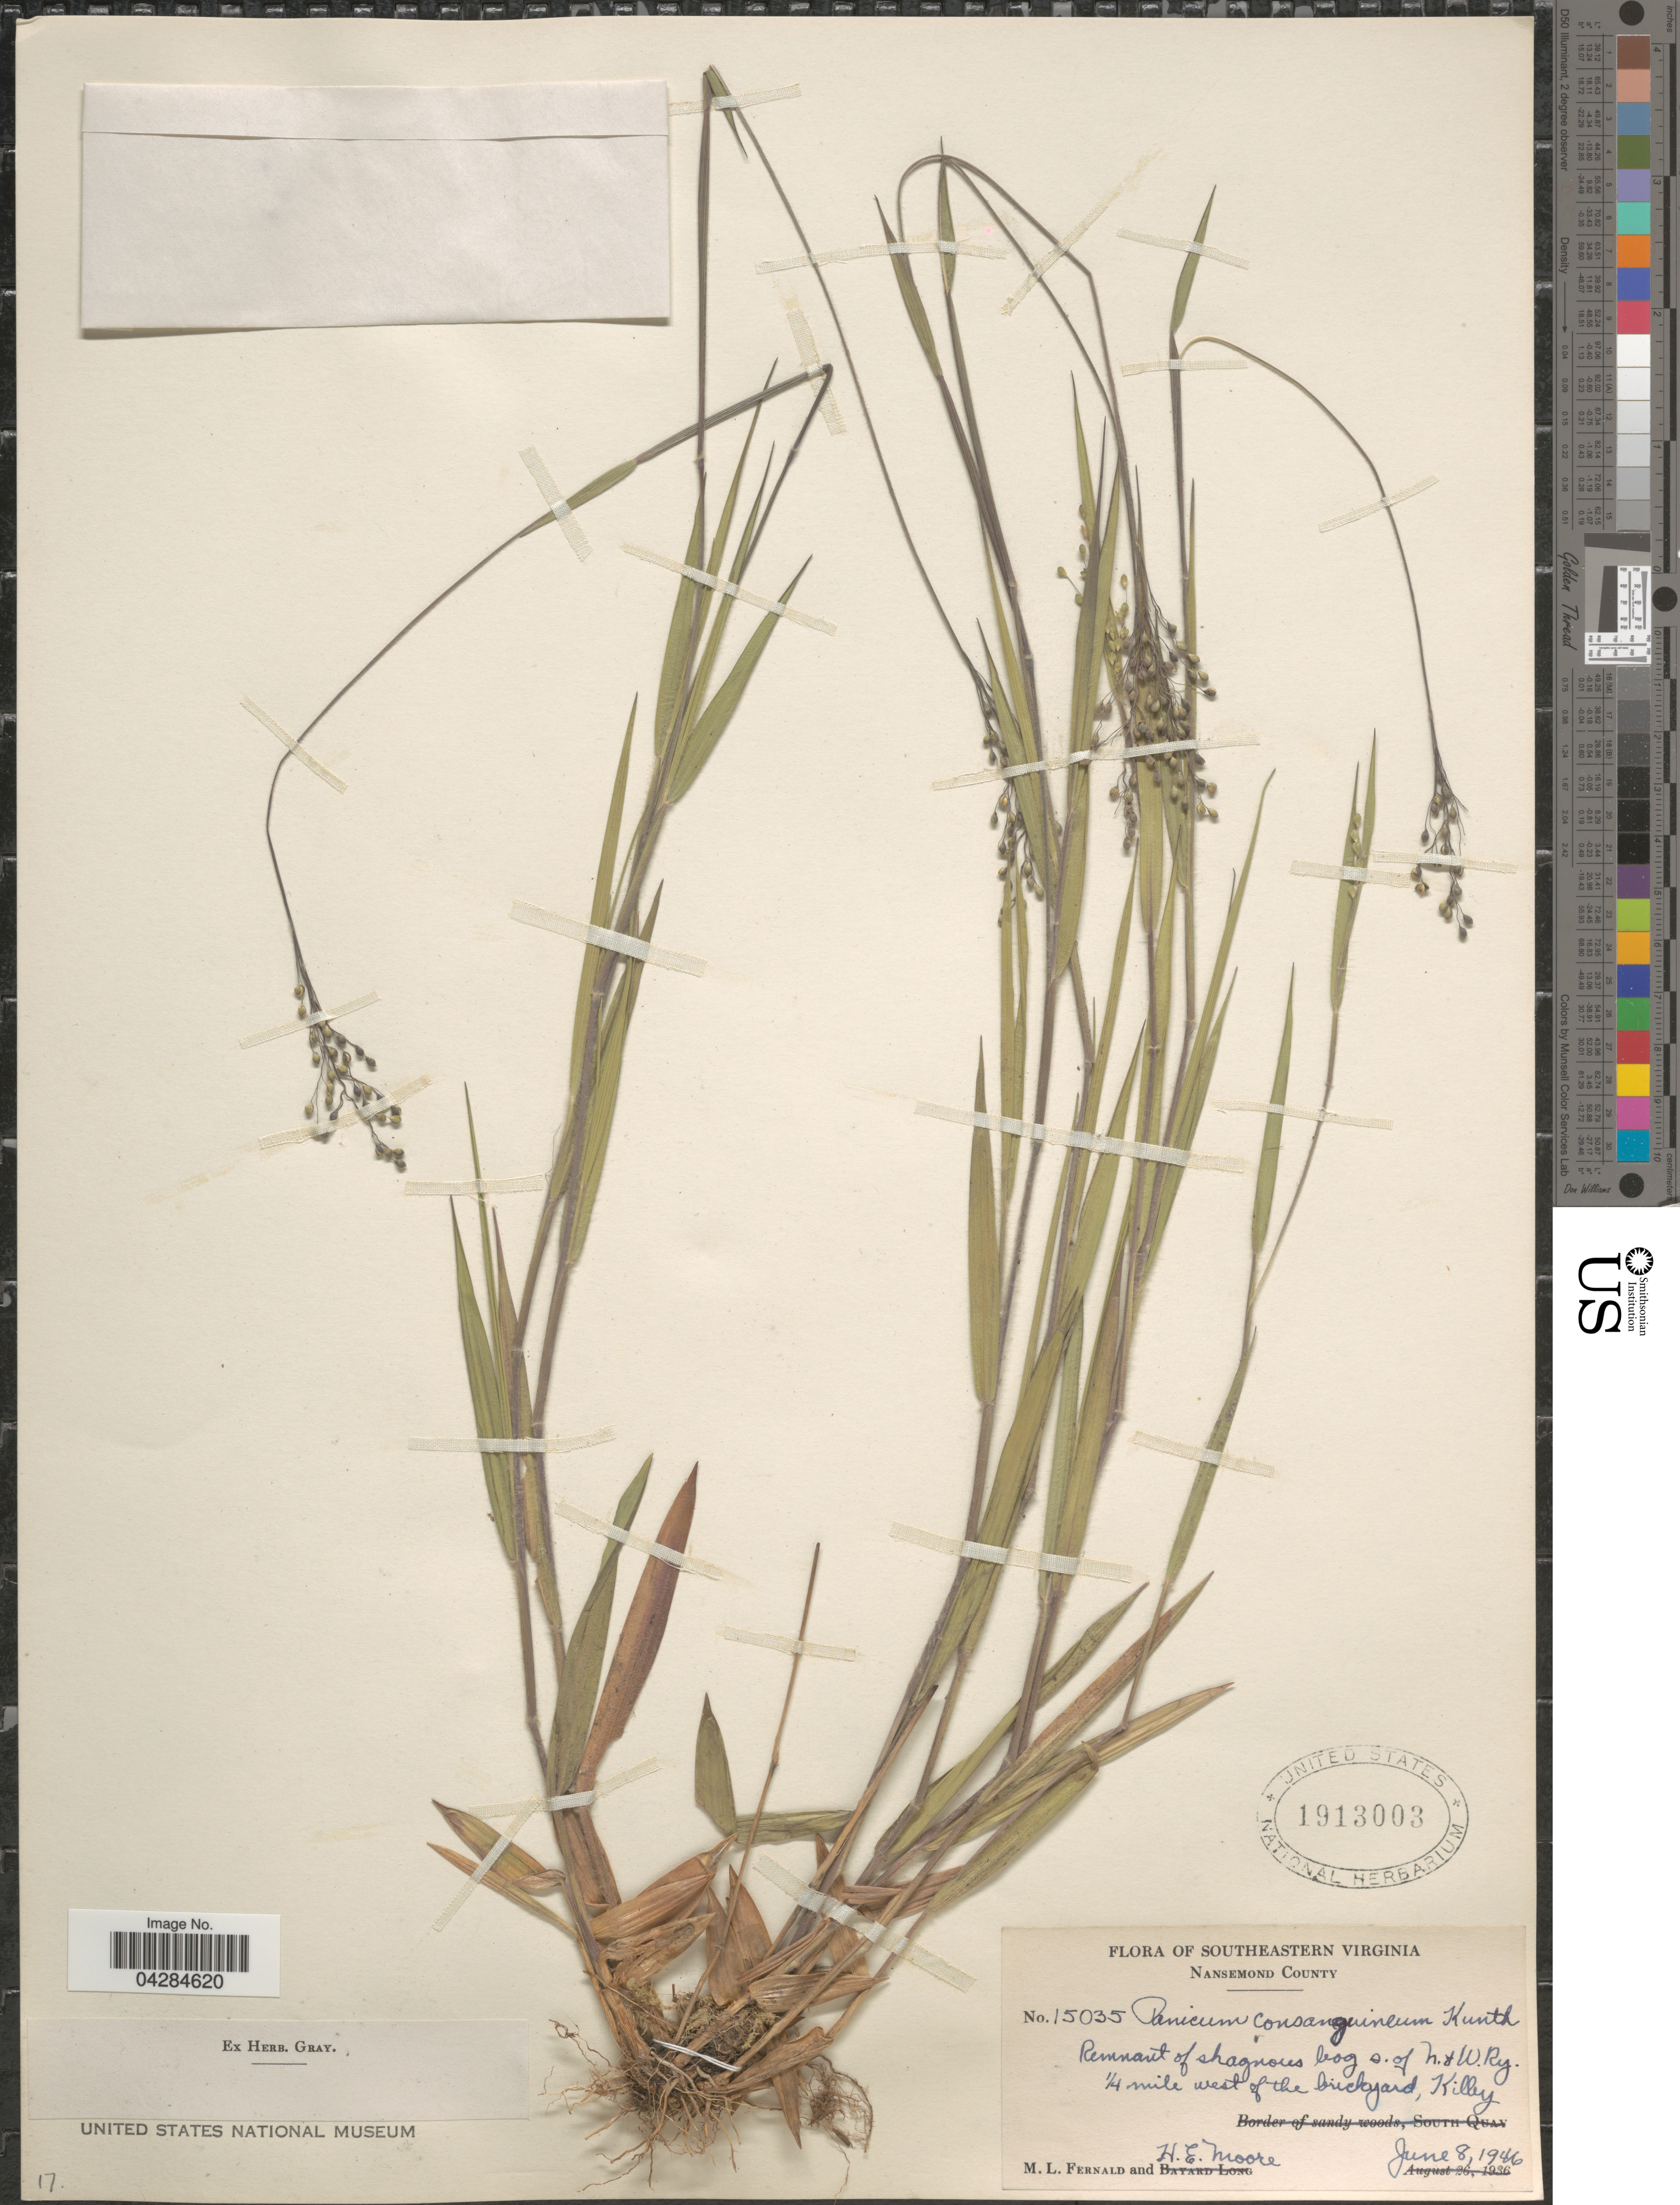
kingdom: Plantae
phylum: Tracheophyta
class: Liliopsida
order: Poales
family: Poaceae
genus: Dichanthelium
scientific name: Dichanthelium ovale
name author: (Elliott) Gould & C.A. Clark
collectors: M. L. Fernald & H. Moore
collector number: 15035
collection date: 1946-06-08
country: United States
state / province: Virginia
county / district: City of Suffolk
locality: Southeastern Virginia. Nansemond County. Remnant of shagnous bog s. of N. + W. Ry. 1/4 mile west of the brickyard, Killey.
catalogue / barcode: US 1913003